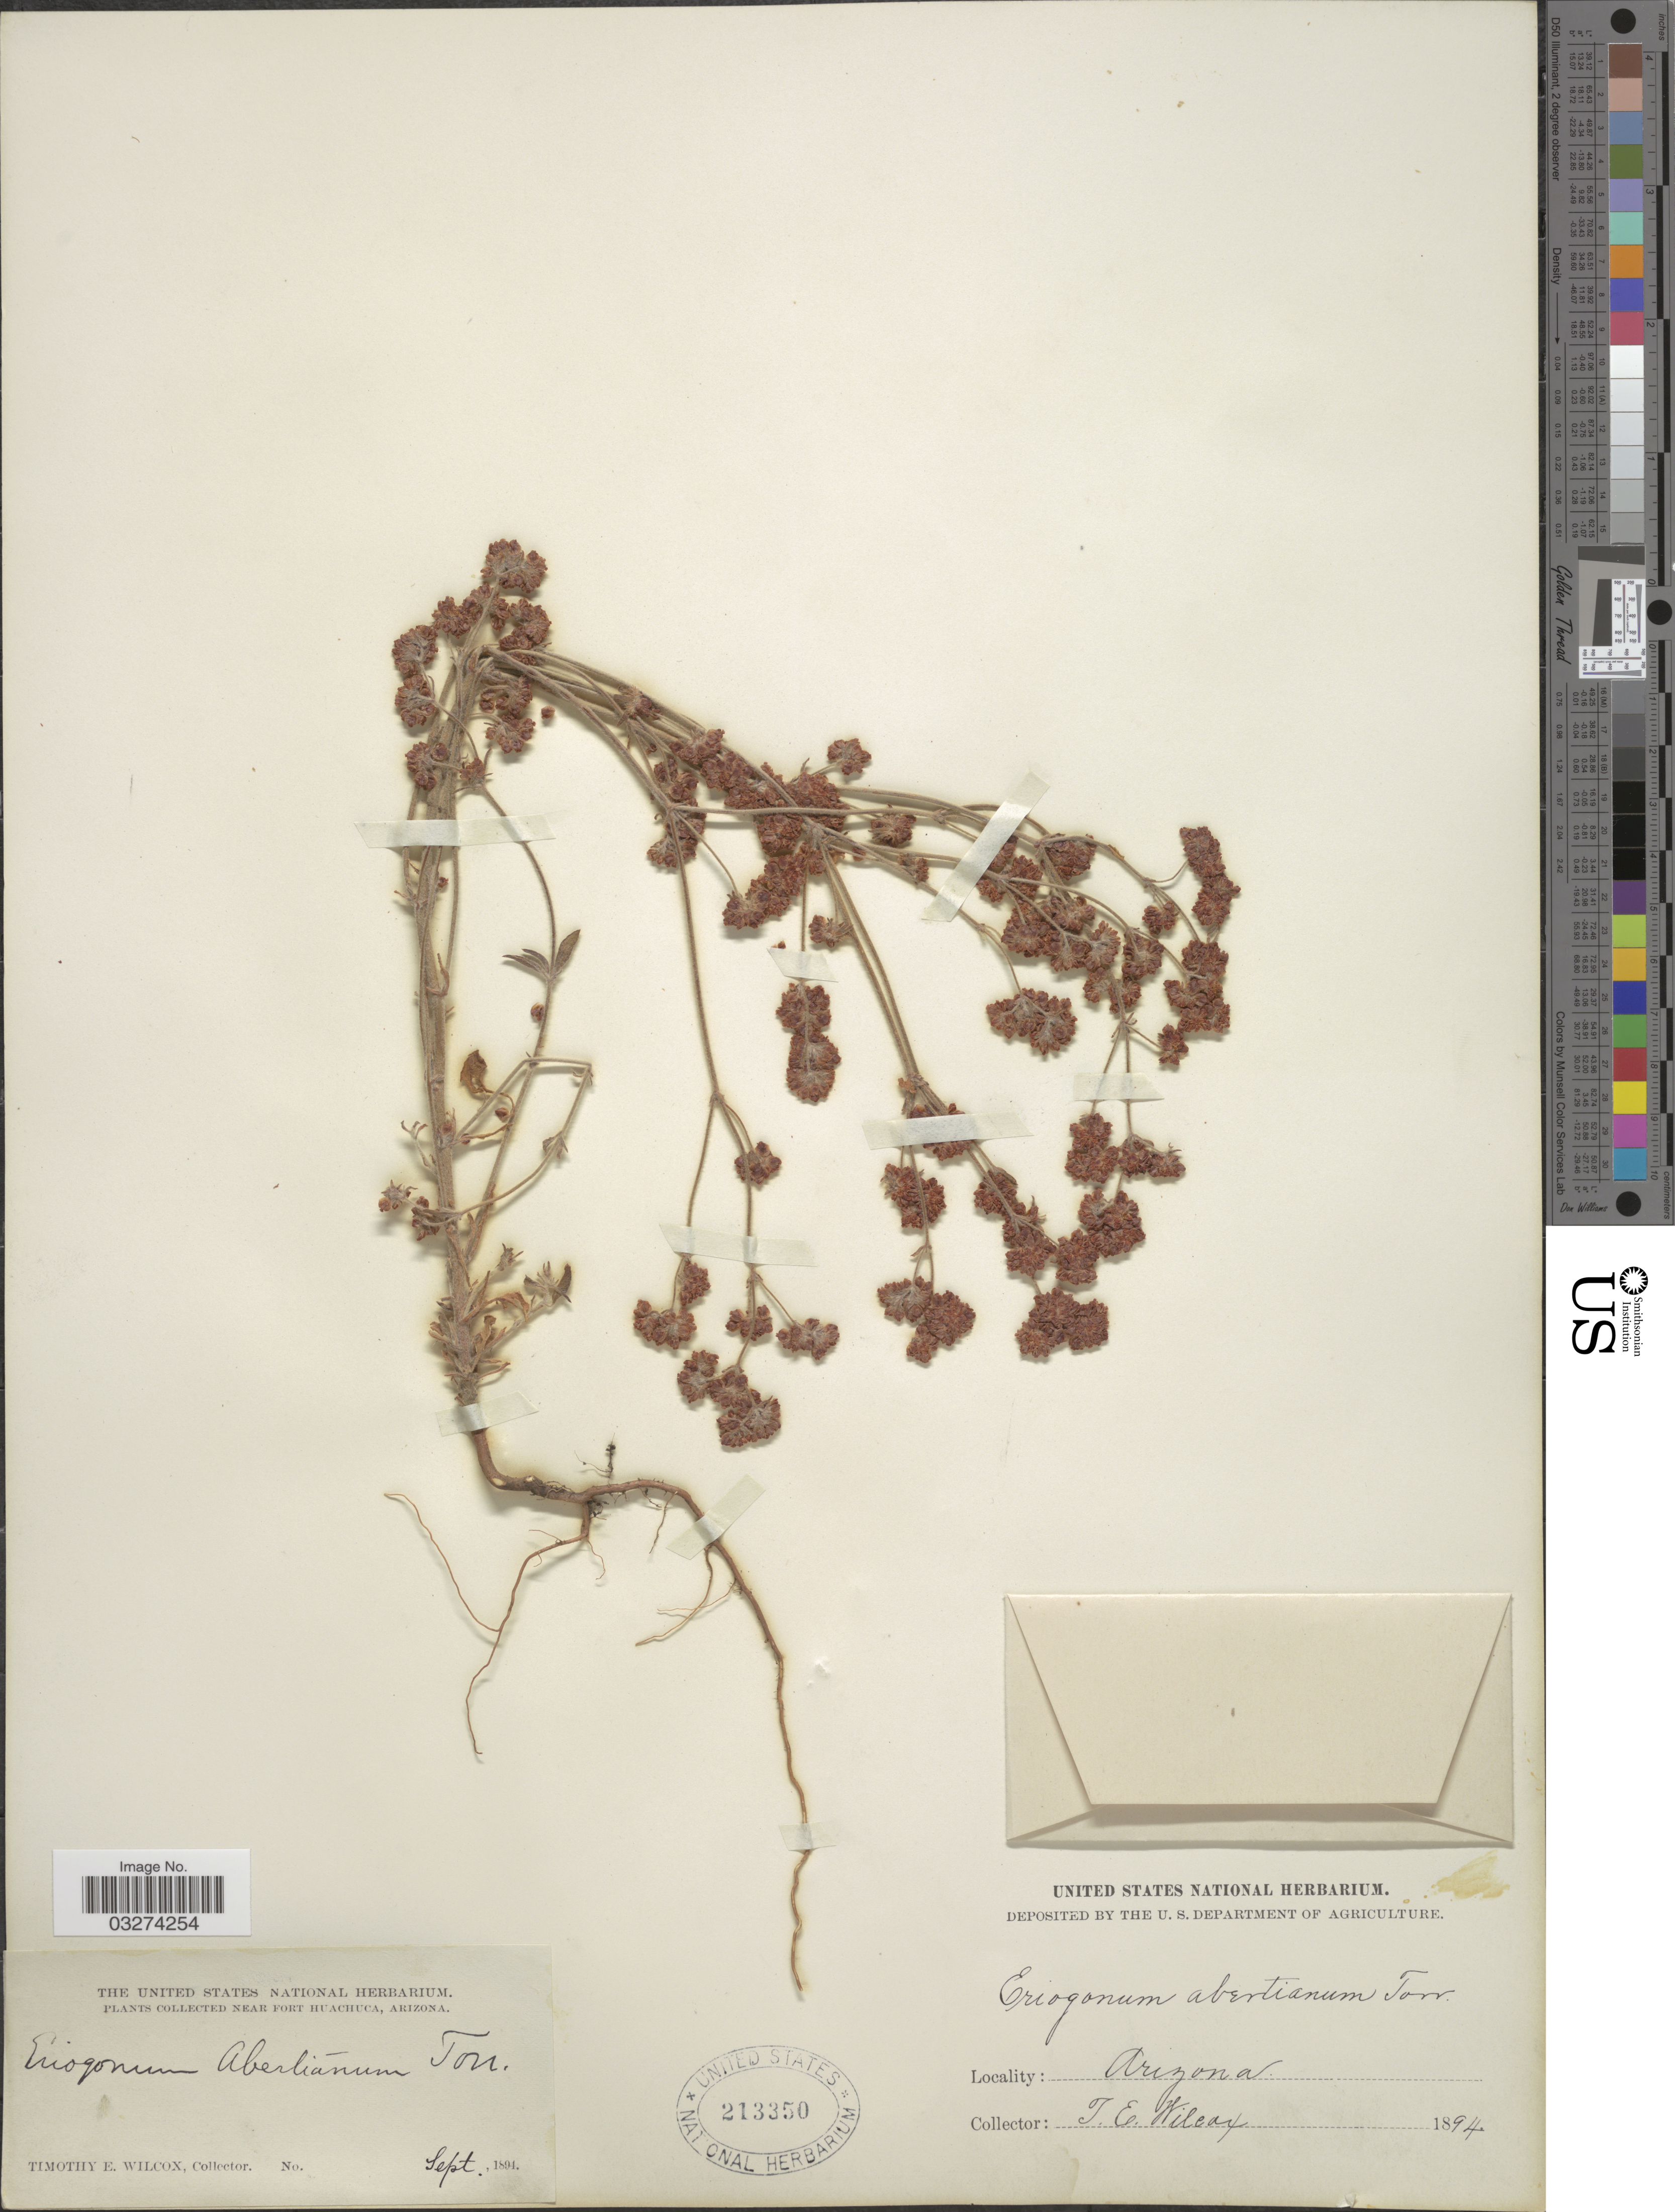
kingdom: Plantae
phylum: Tracheophyta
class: Magnoliopsida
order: Caryophyllales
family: Polygonaceae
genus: Eriogonum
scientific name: Eriogonum abertianum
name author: Torr.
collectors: T. E. Wilcox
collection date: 1894-09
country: United States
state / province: Arizona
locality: Near Fort Huachuca.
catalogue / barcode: US 213350